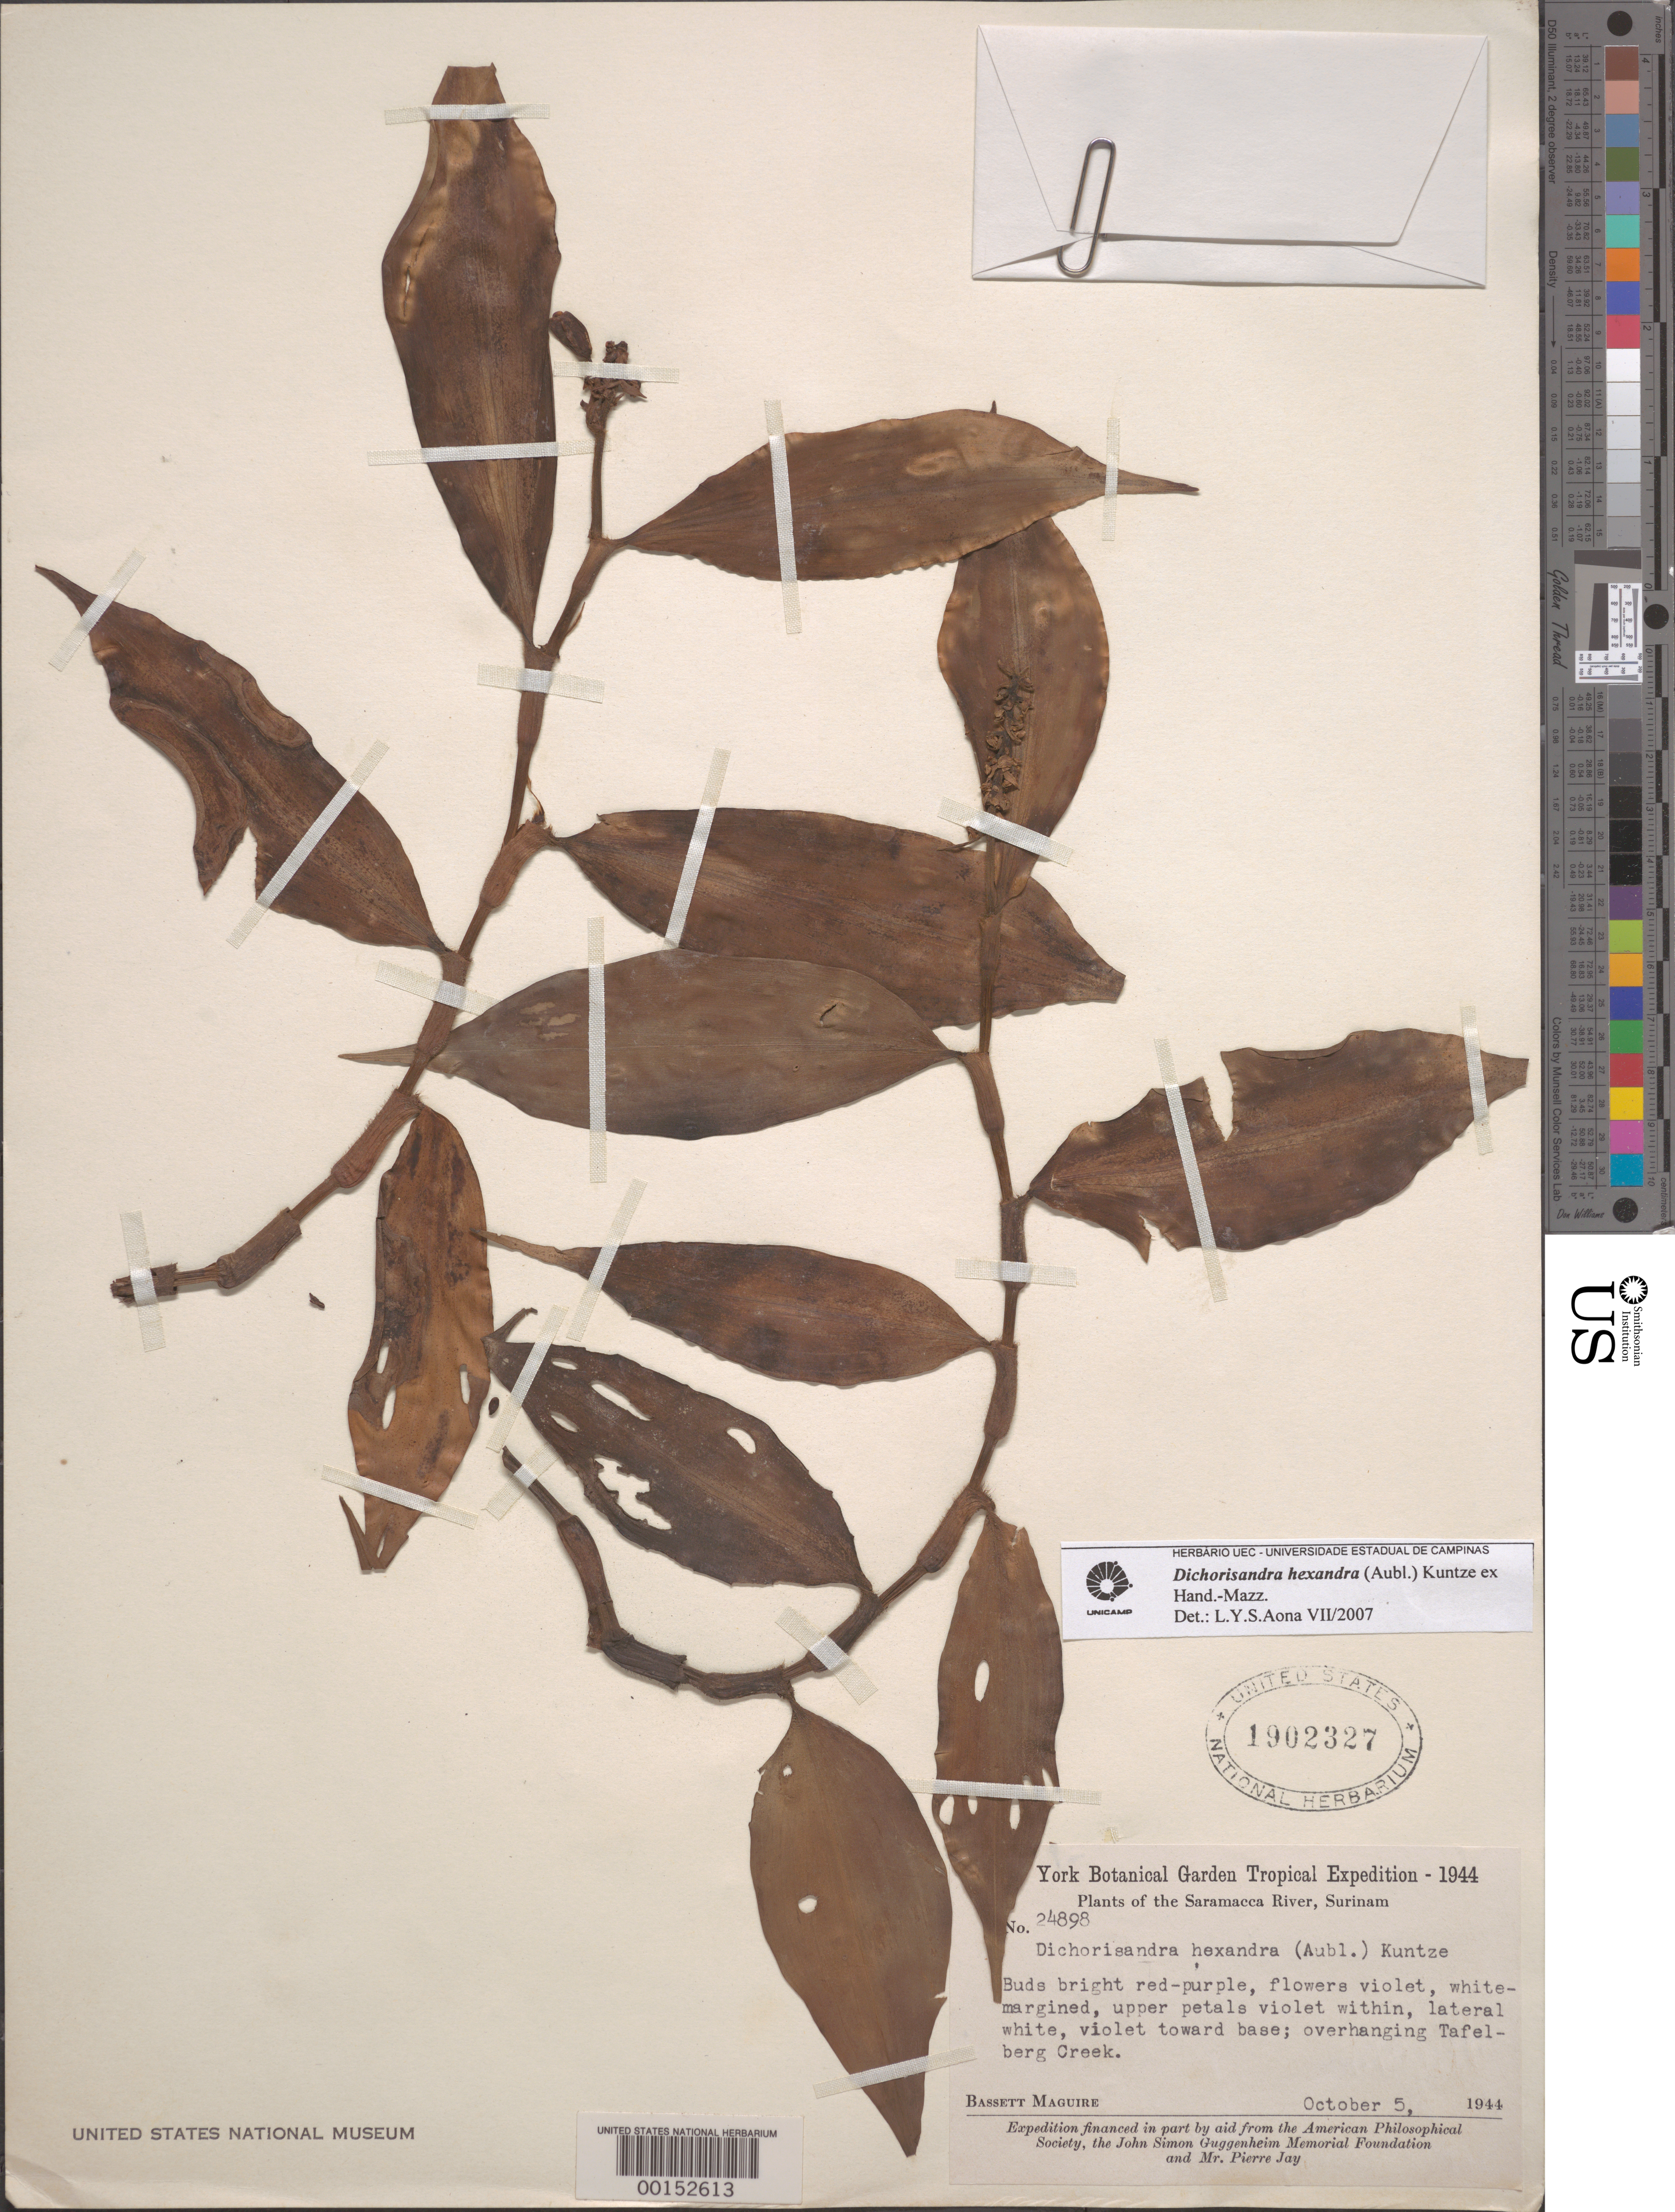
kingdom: Plantae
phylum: Tracheophyta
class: Liliopsida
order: Commelinales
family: Commelinaceae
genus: Dichorisandra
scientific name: Dichorisandra hexandra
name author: (Aubl.) Standl.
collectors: B. Maguire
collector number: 24898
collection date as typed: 05 Oct 1944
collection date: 1944-10-05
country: Suriname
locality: Tafelberg creek, saramacca river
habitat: Creek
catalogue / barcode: US 1902327